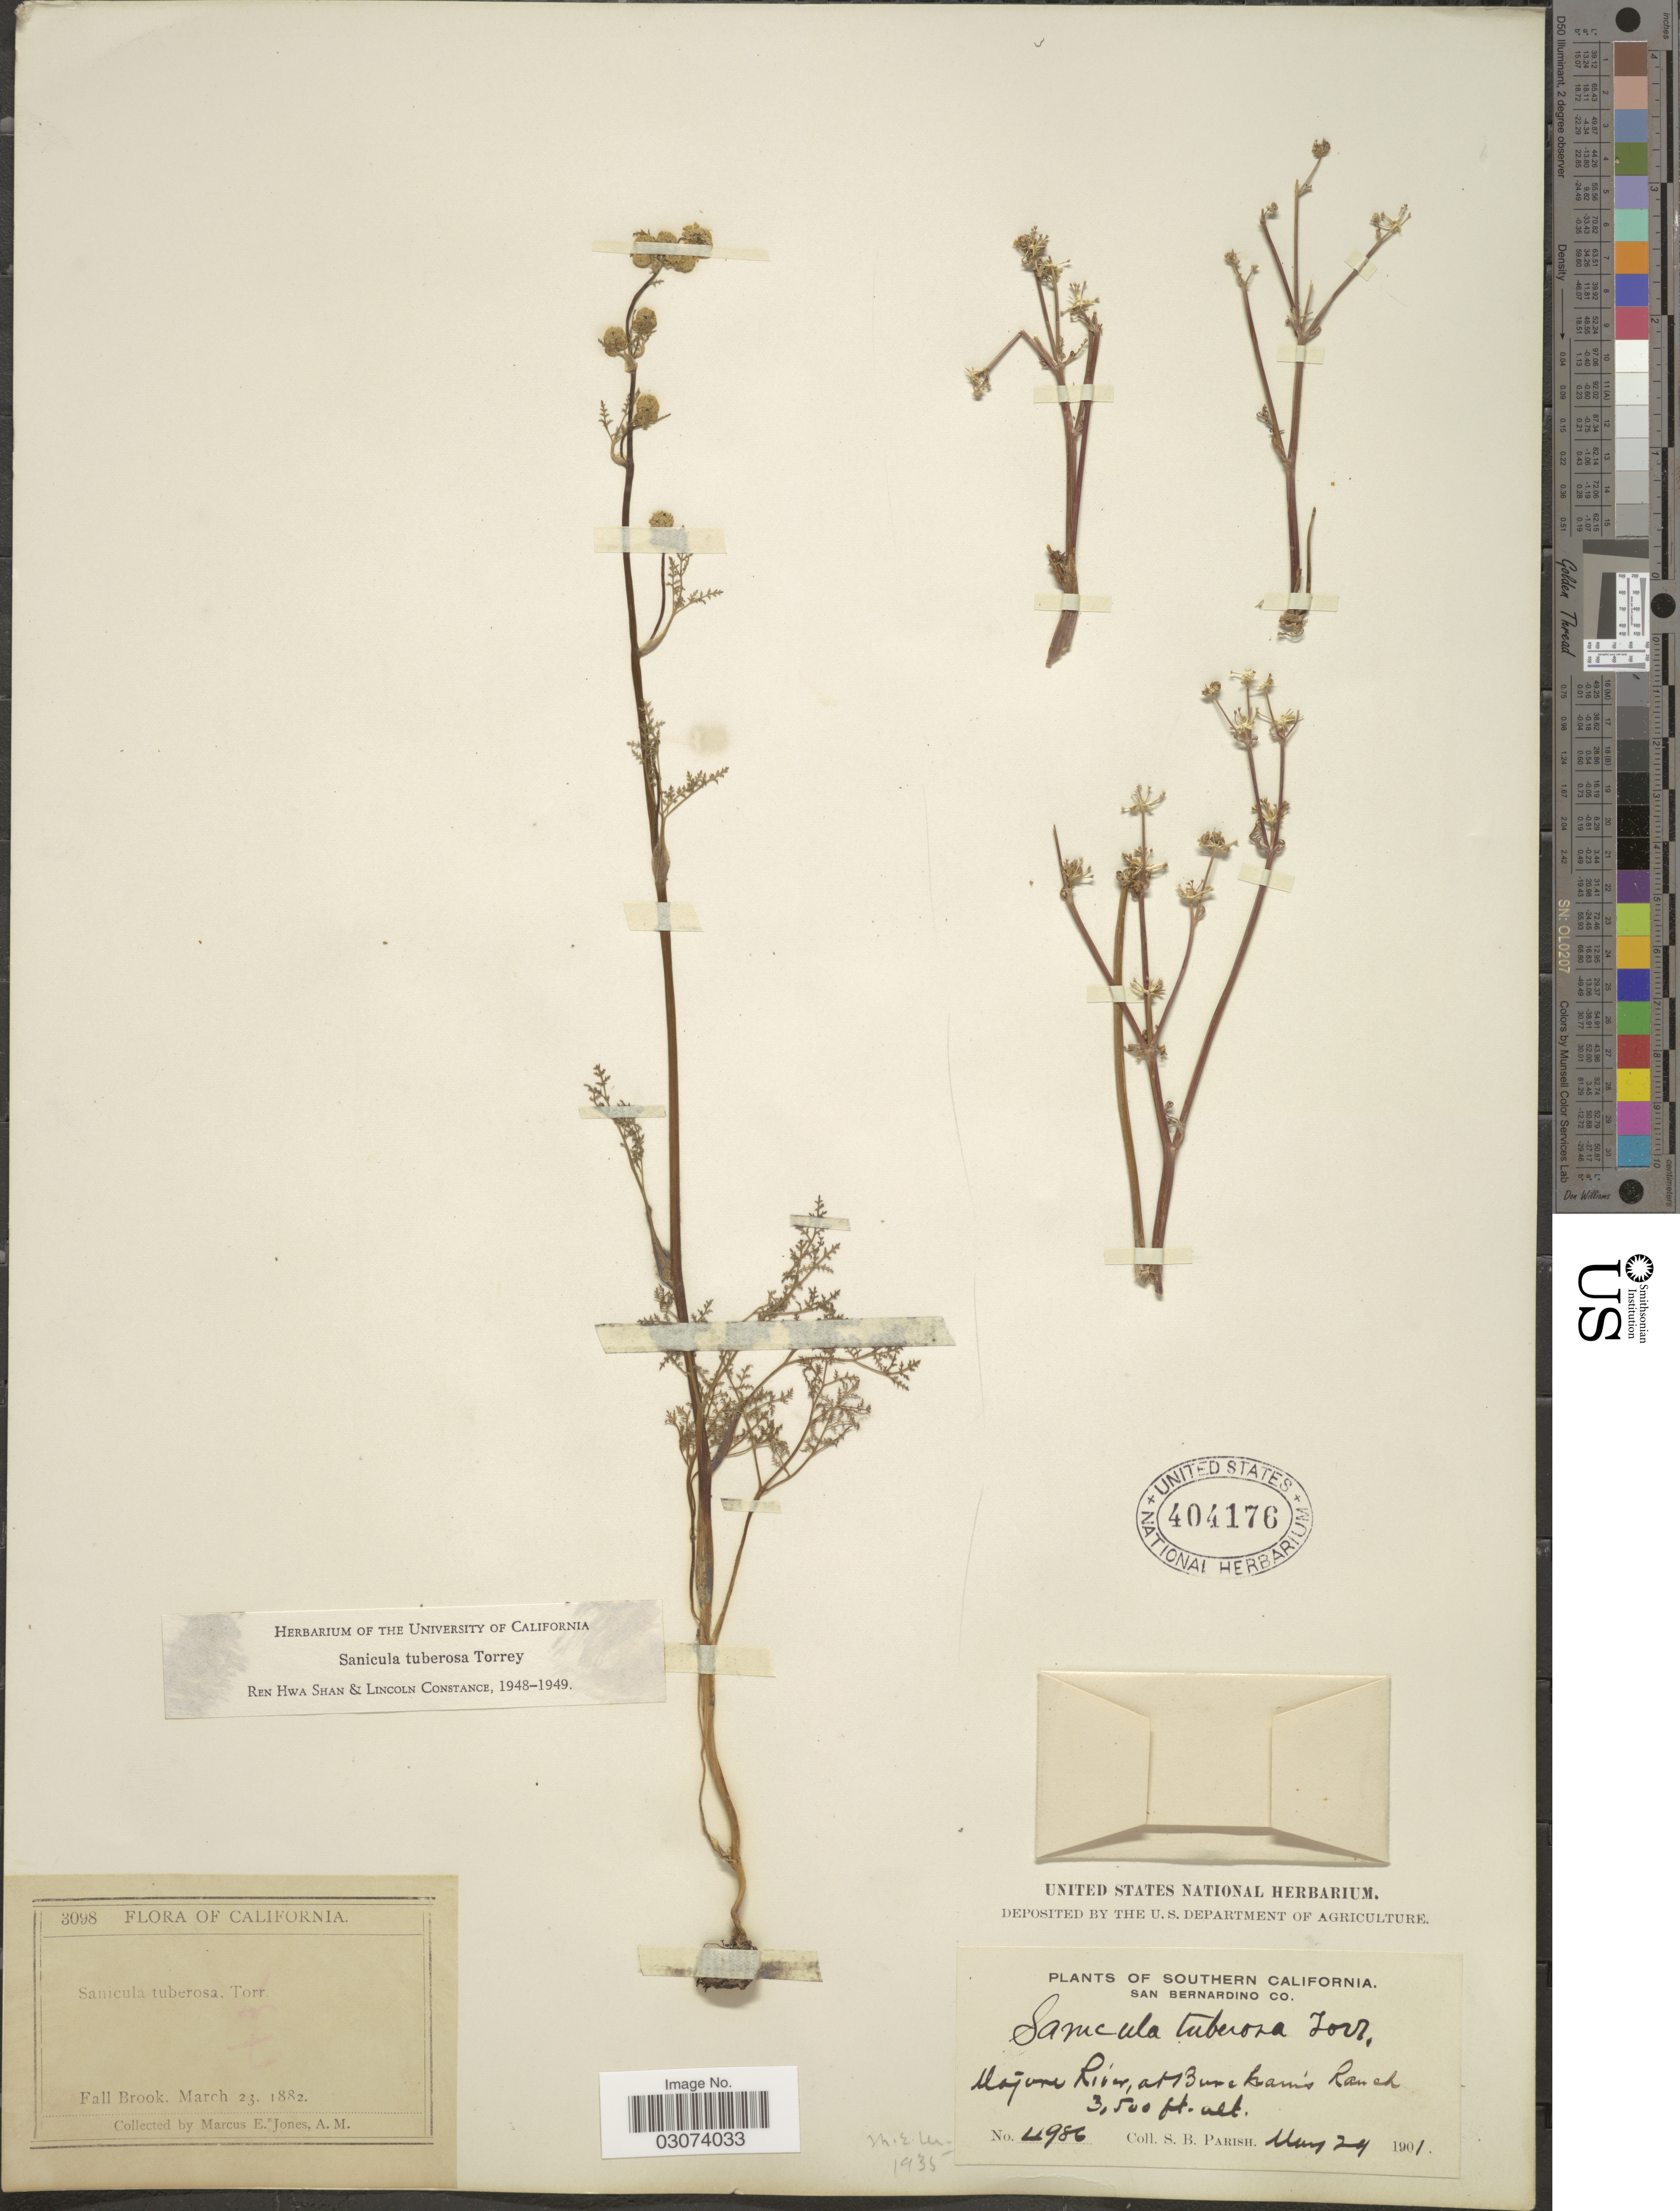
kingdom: Plantae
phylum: Tracheophyta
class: Magnoliopsida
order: Apiales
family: Apiaceae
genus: Sanicula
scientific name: Sanicula tuberosa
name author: Torr.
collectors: S. B. Parish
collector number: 4986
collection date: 1901-05-24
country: United States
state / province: California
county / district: San Bernardino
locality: Southern. San Bernardino Co. Mojave River, at Burcham's Ranch.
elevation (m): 1067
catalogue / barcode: US 404176-2